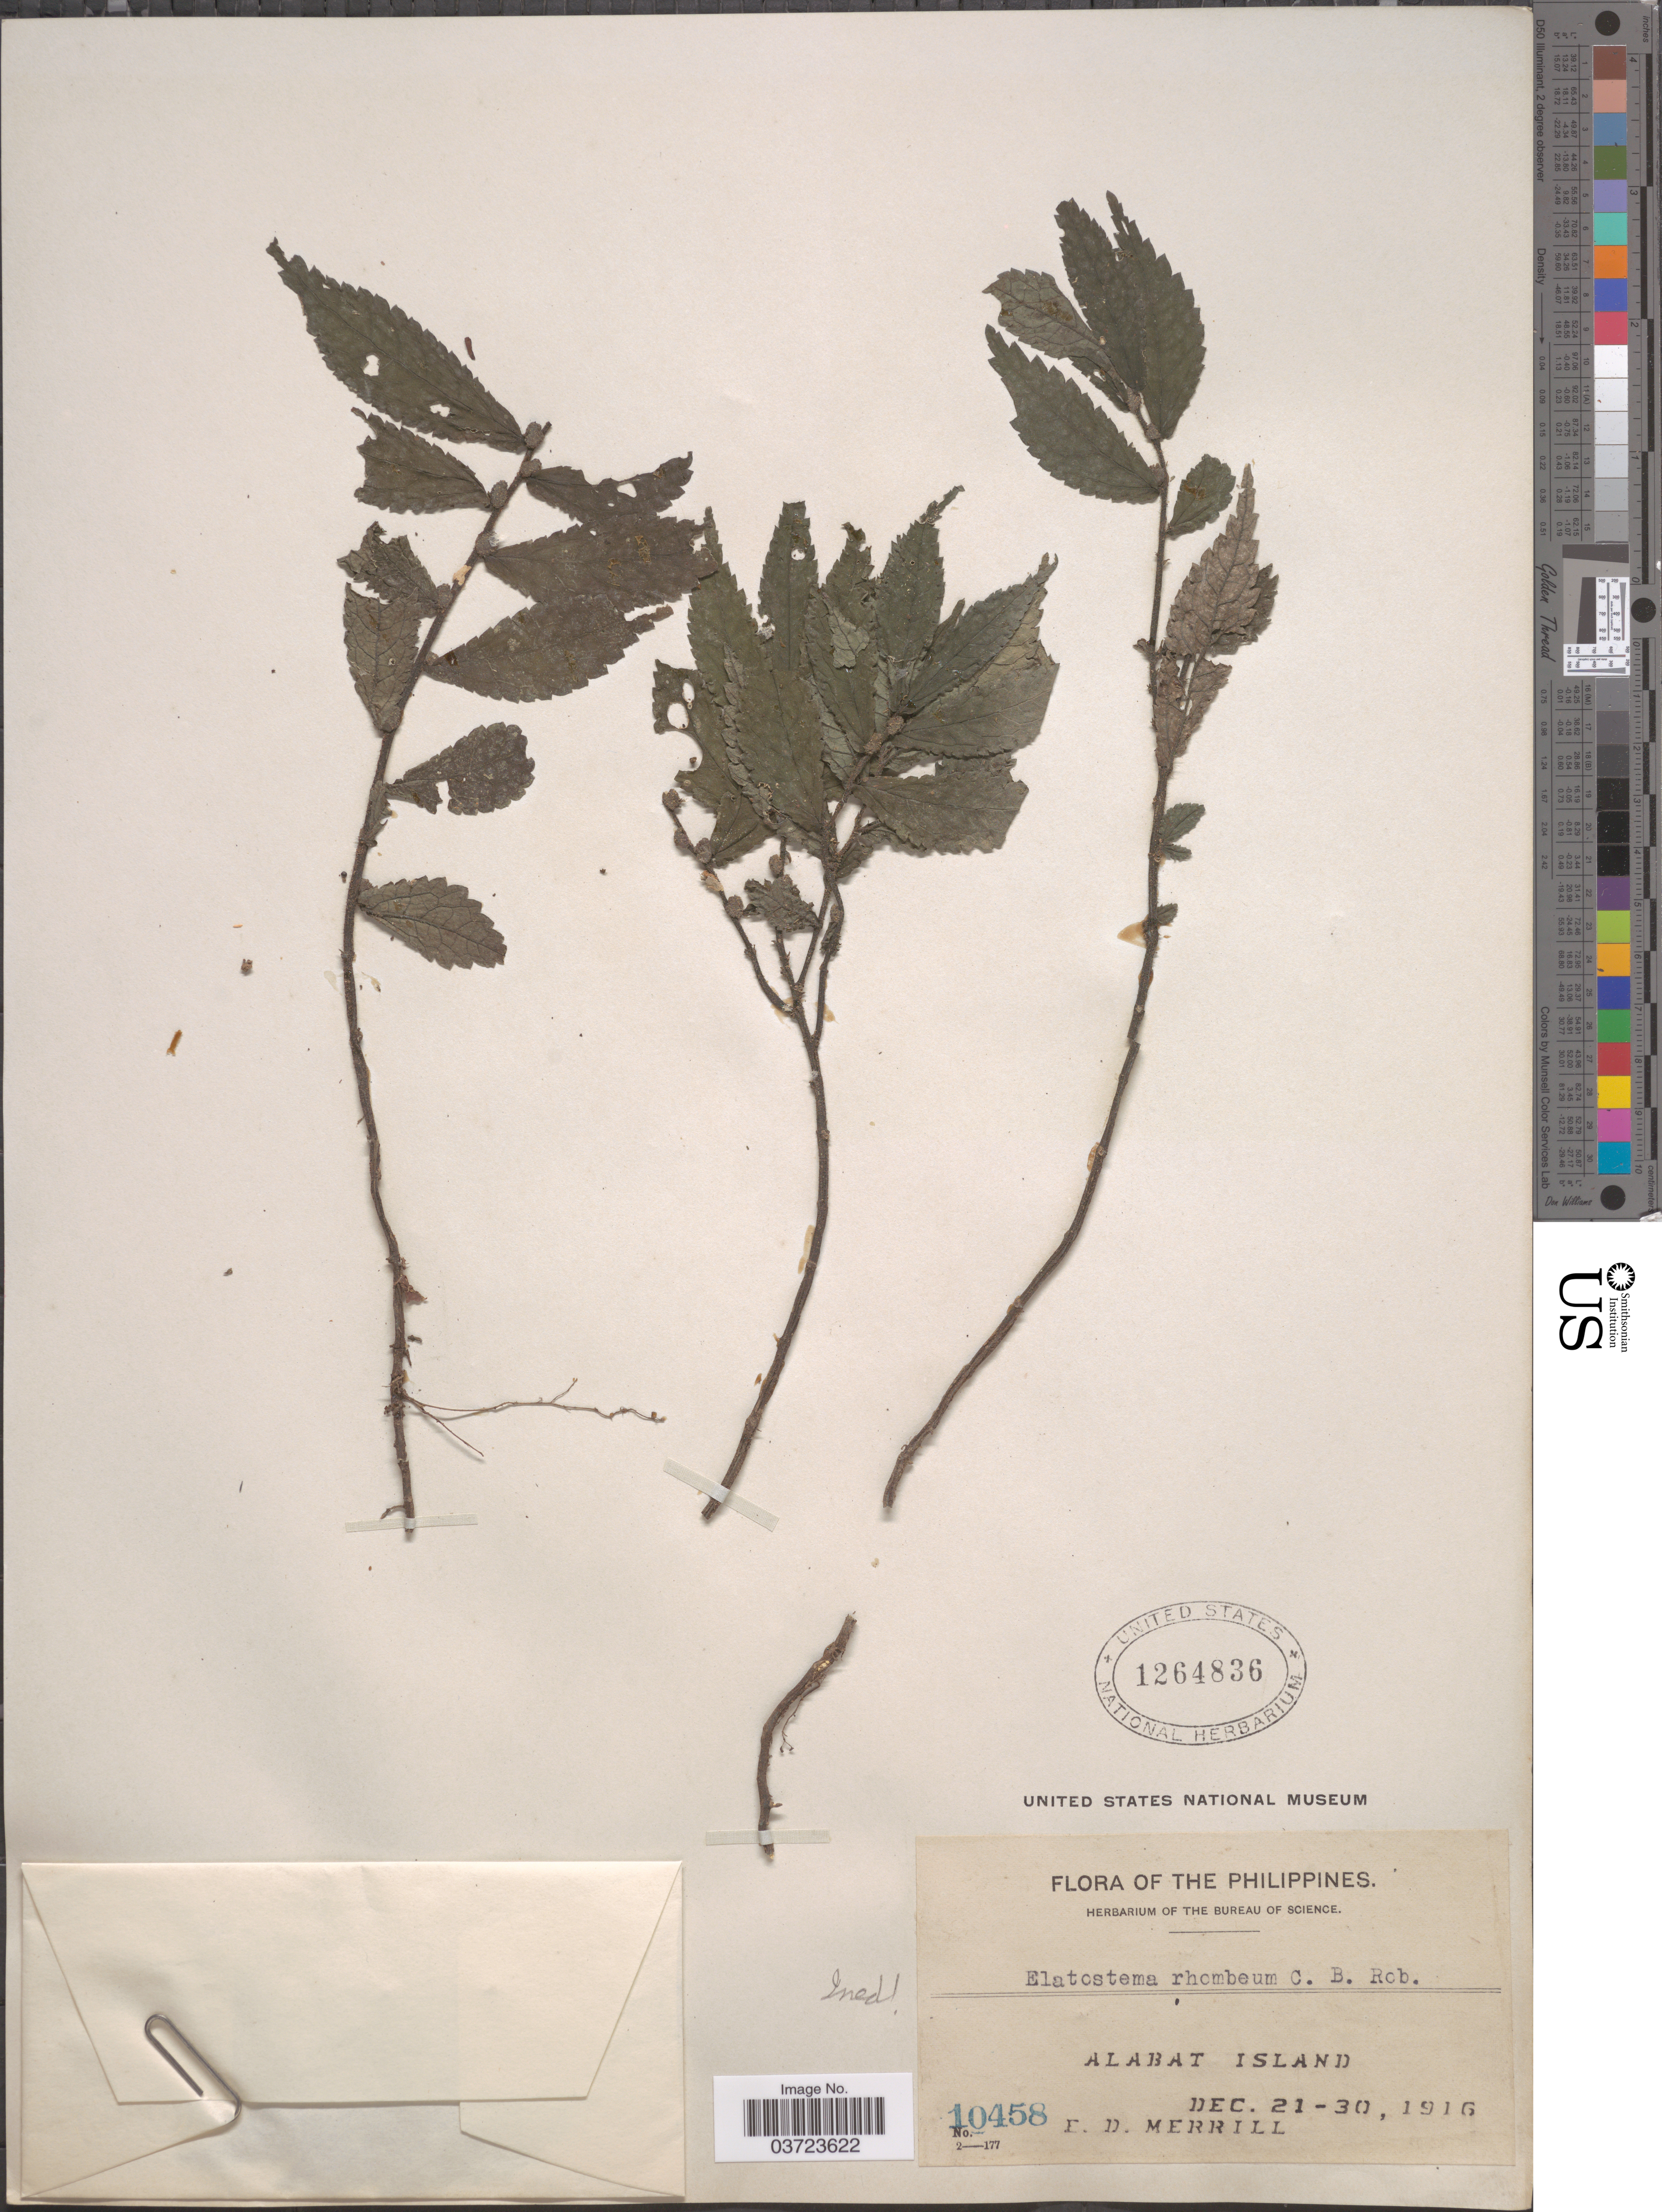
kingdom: Plantae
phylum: Tracheophyta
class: Magnoliopsida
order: Rosales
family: Urticaceae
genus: Elatostema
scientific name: Elatostema sp.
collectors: E. D. Merrill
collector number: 10458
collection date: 1916-12-21/1916-12-30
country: Philippines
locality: Alabat Island.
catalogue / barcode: US 1264836